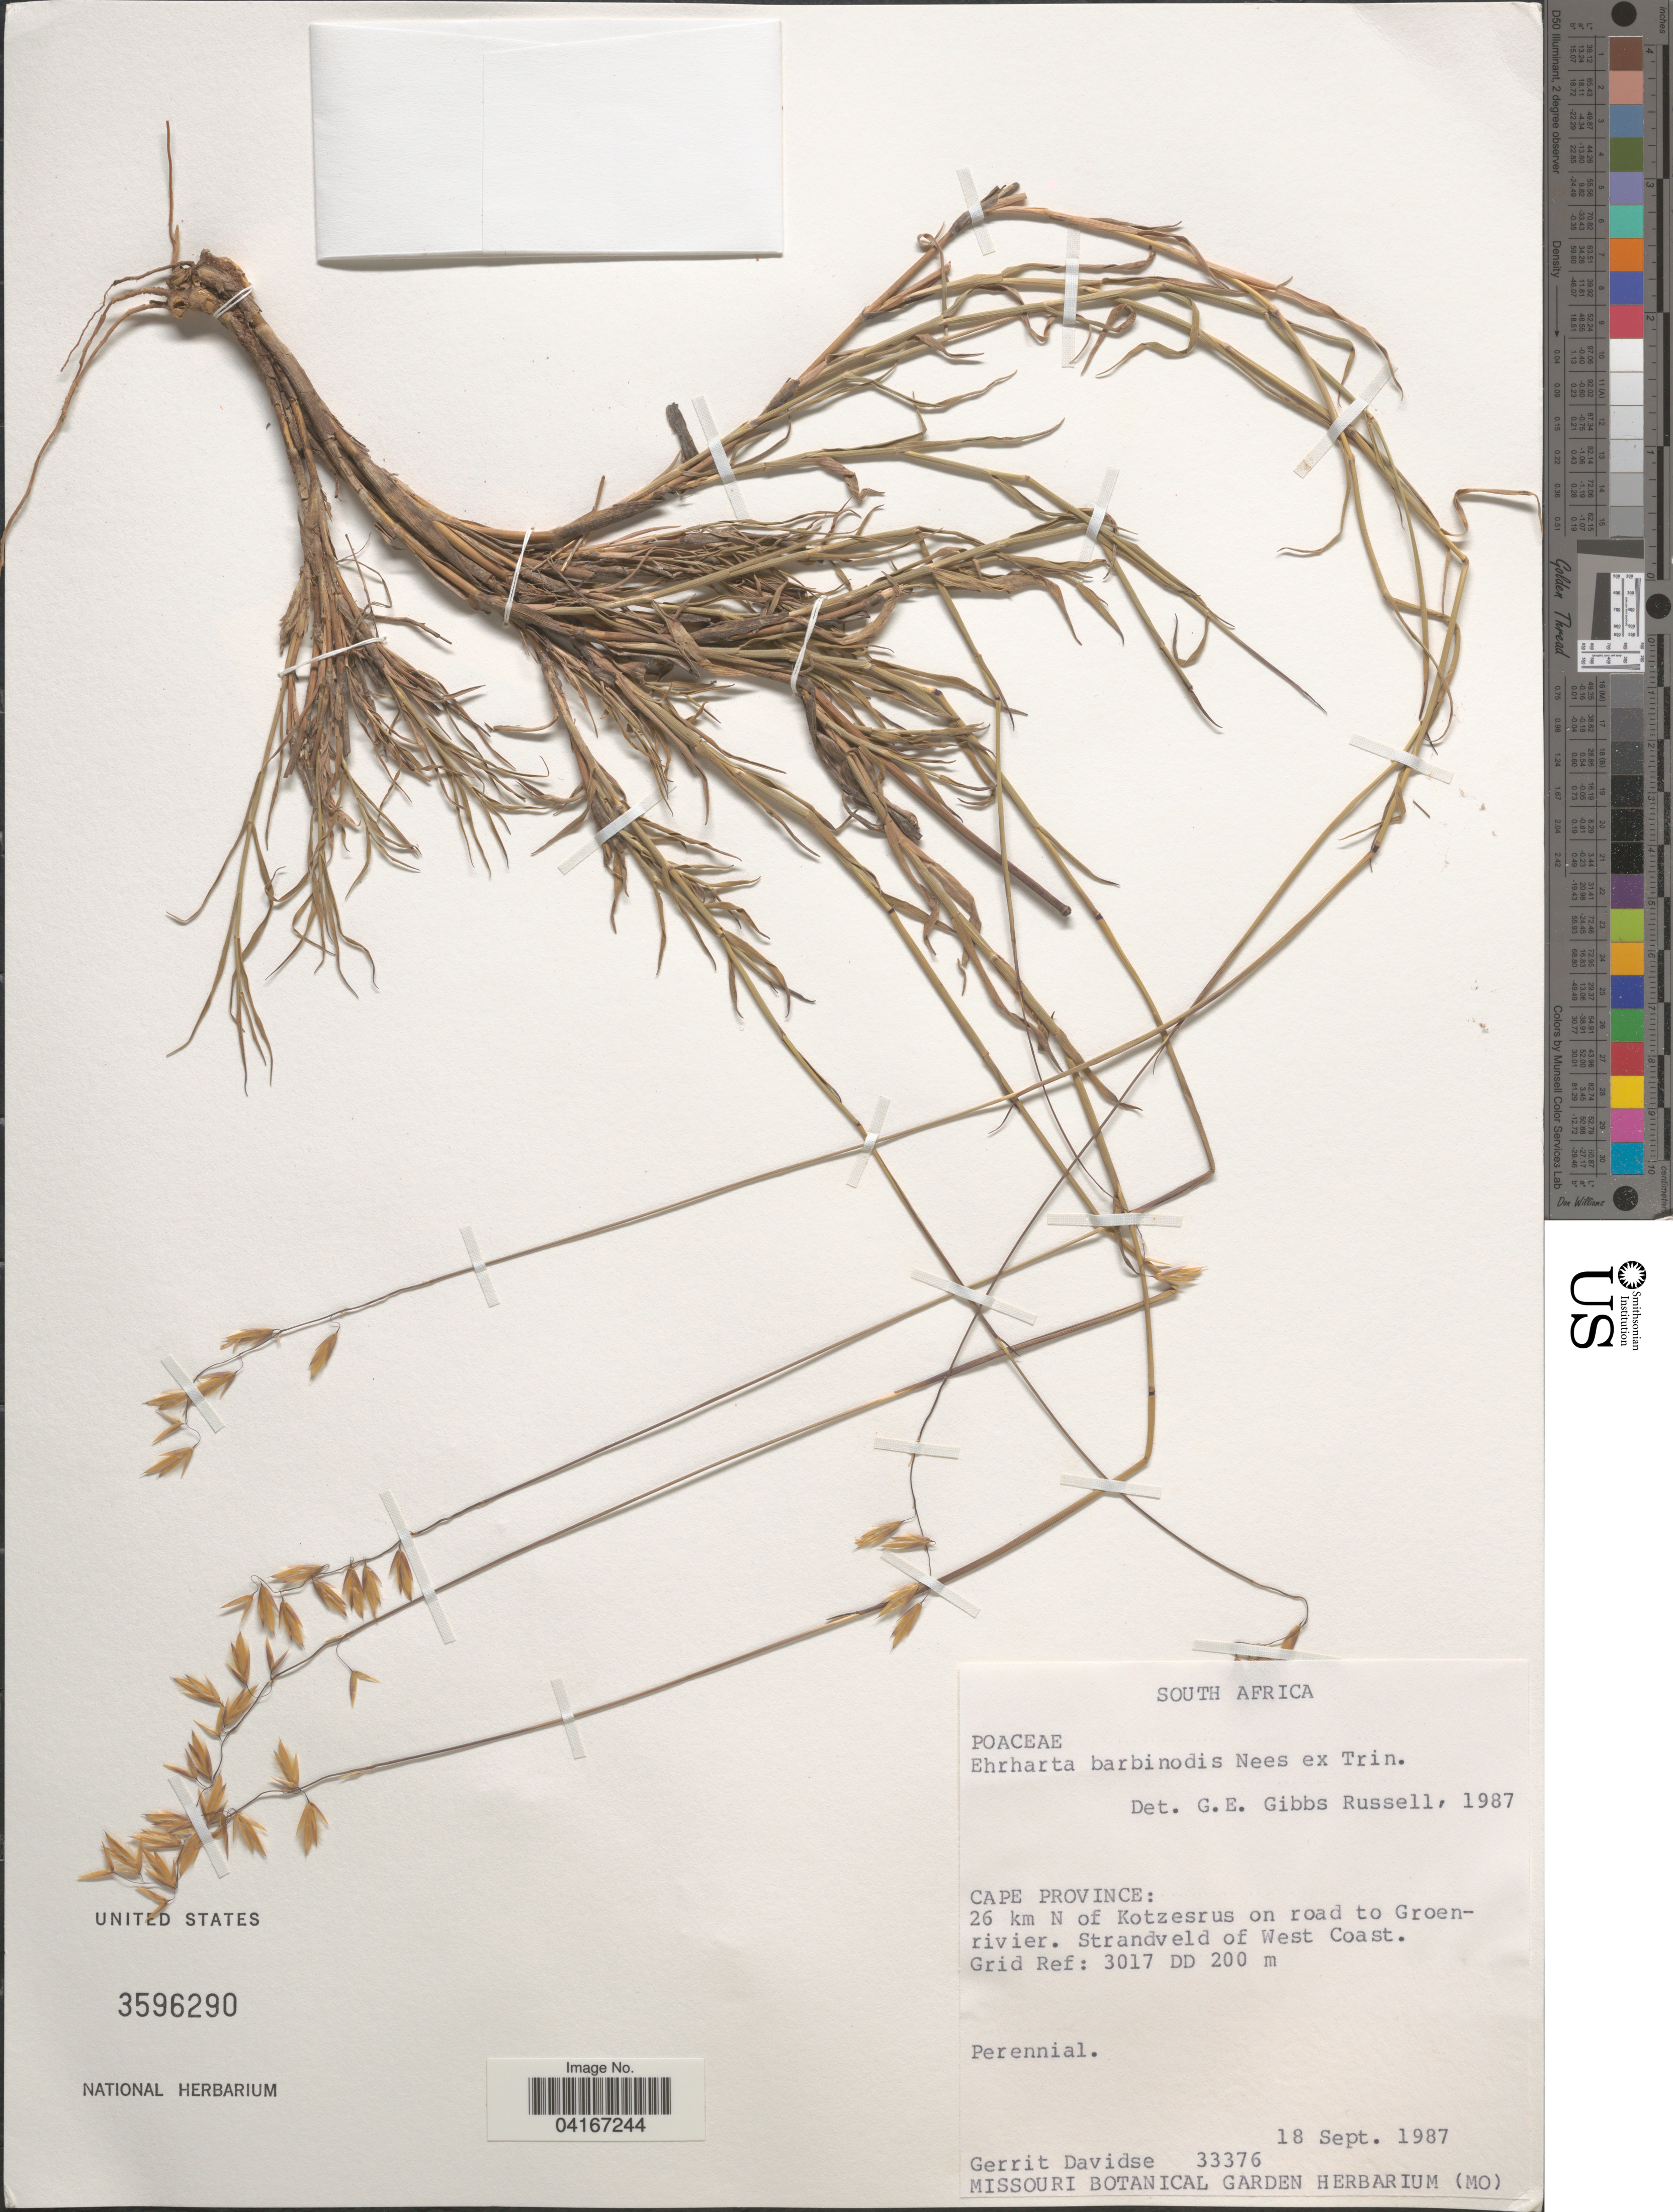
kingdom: Plantae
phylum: Tracheophyta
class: Liliopsida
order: Poales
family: Poaceae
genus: Ehrharta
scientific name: Ehrharta brevifolia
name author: Schrad.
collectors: G. Davidse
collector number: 33376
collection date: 1987-09-18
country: South Africa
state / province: Northern Cape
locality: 26 km N of Kotzesrus on road to Groenrivier. Strandveld of West Coast. Grid Ref: 3017 DD.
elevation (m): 200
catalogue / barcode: US 3596290